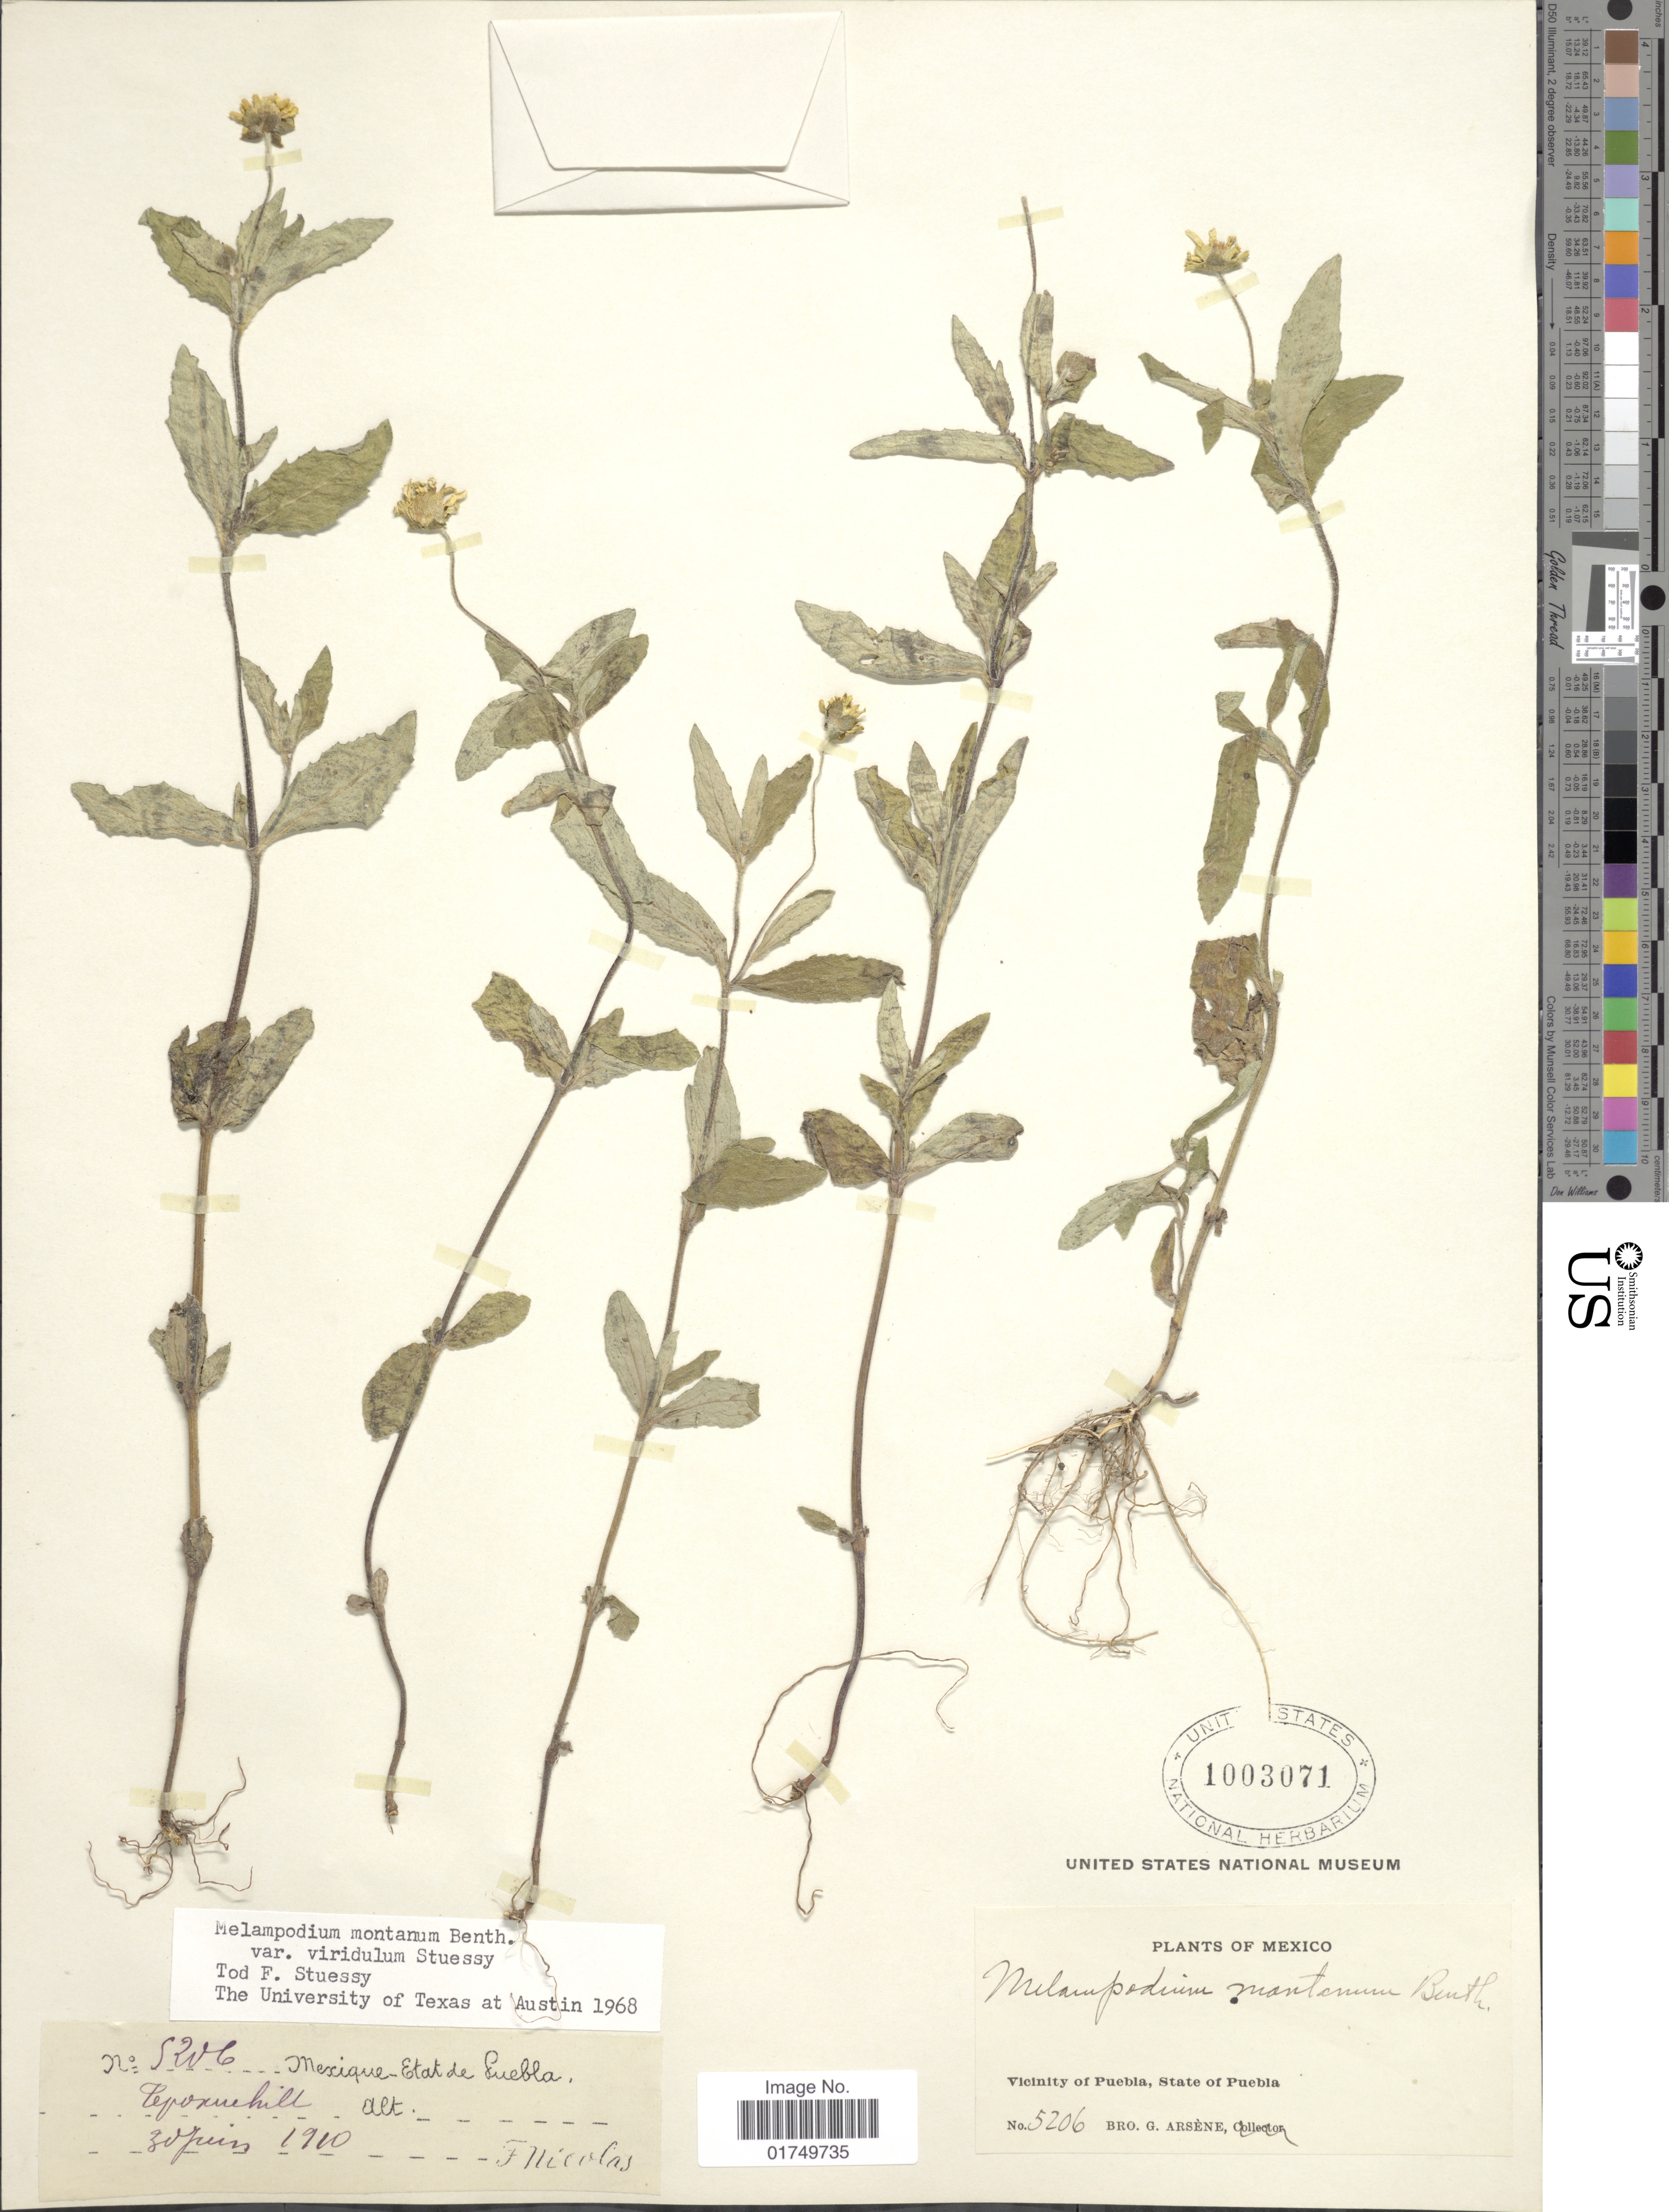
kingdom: Plantae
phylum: Tracheophyta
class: Magnoliopsida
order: Asterales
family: Asteraceae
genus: Melampodium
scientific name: Melampodium montanum var. viridulum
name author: Stuessy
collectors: Bro. G. Arsène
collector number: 5206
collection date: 1910-06-30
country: Mexico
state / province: Puebla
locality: Vicinity of Puebla. Tepexco hill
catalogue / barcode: US 1003071